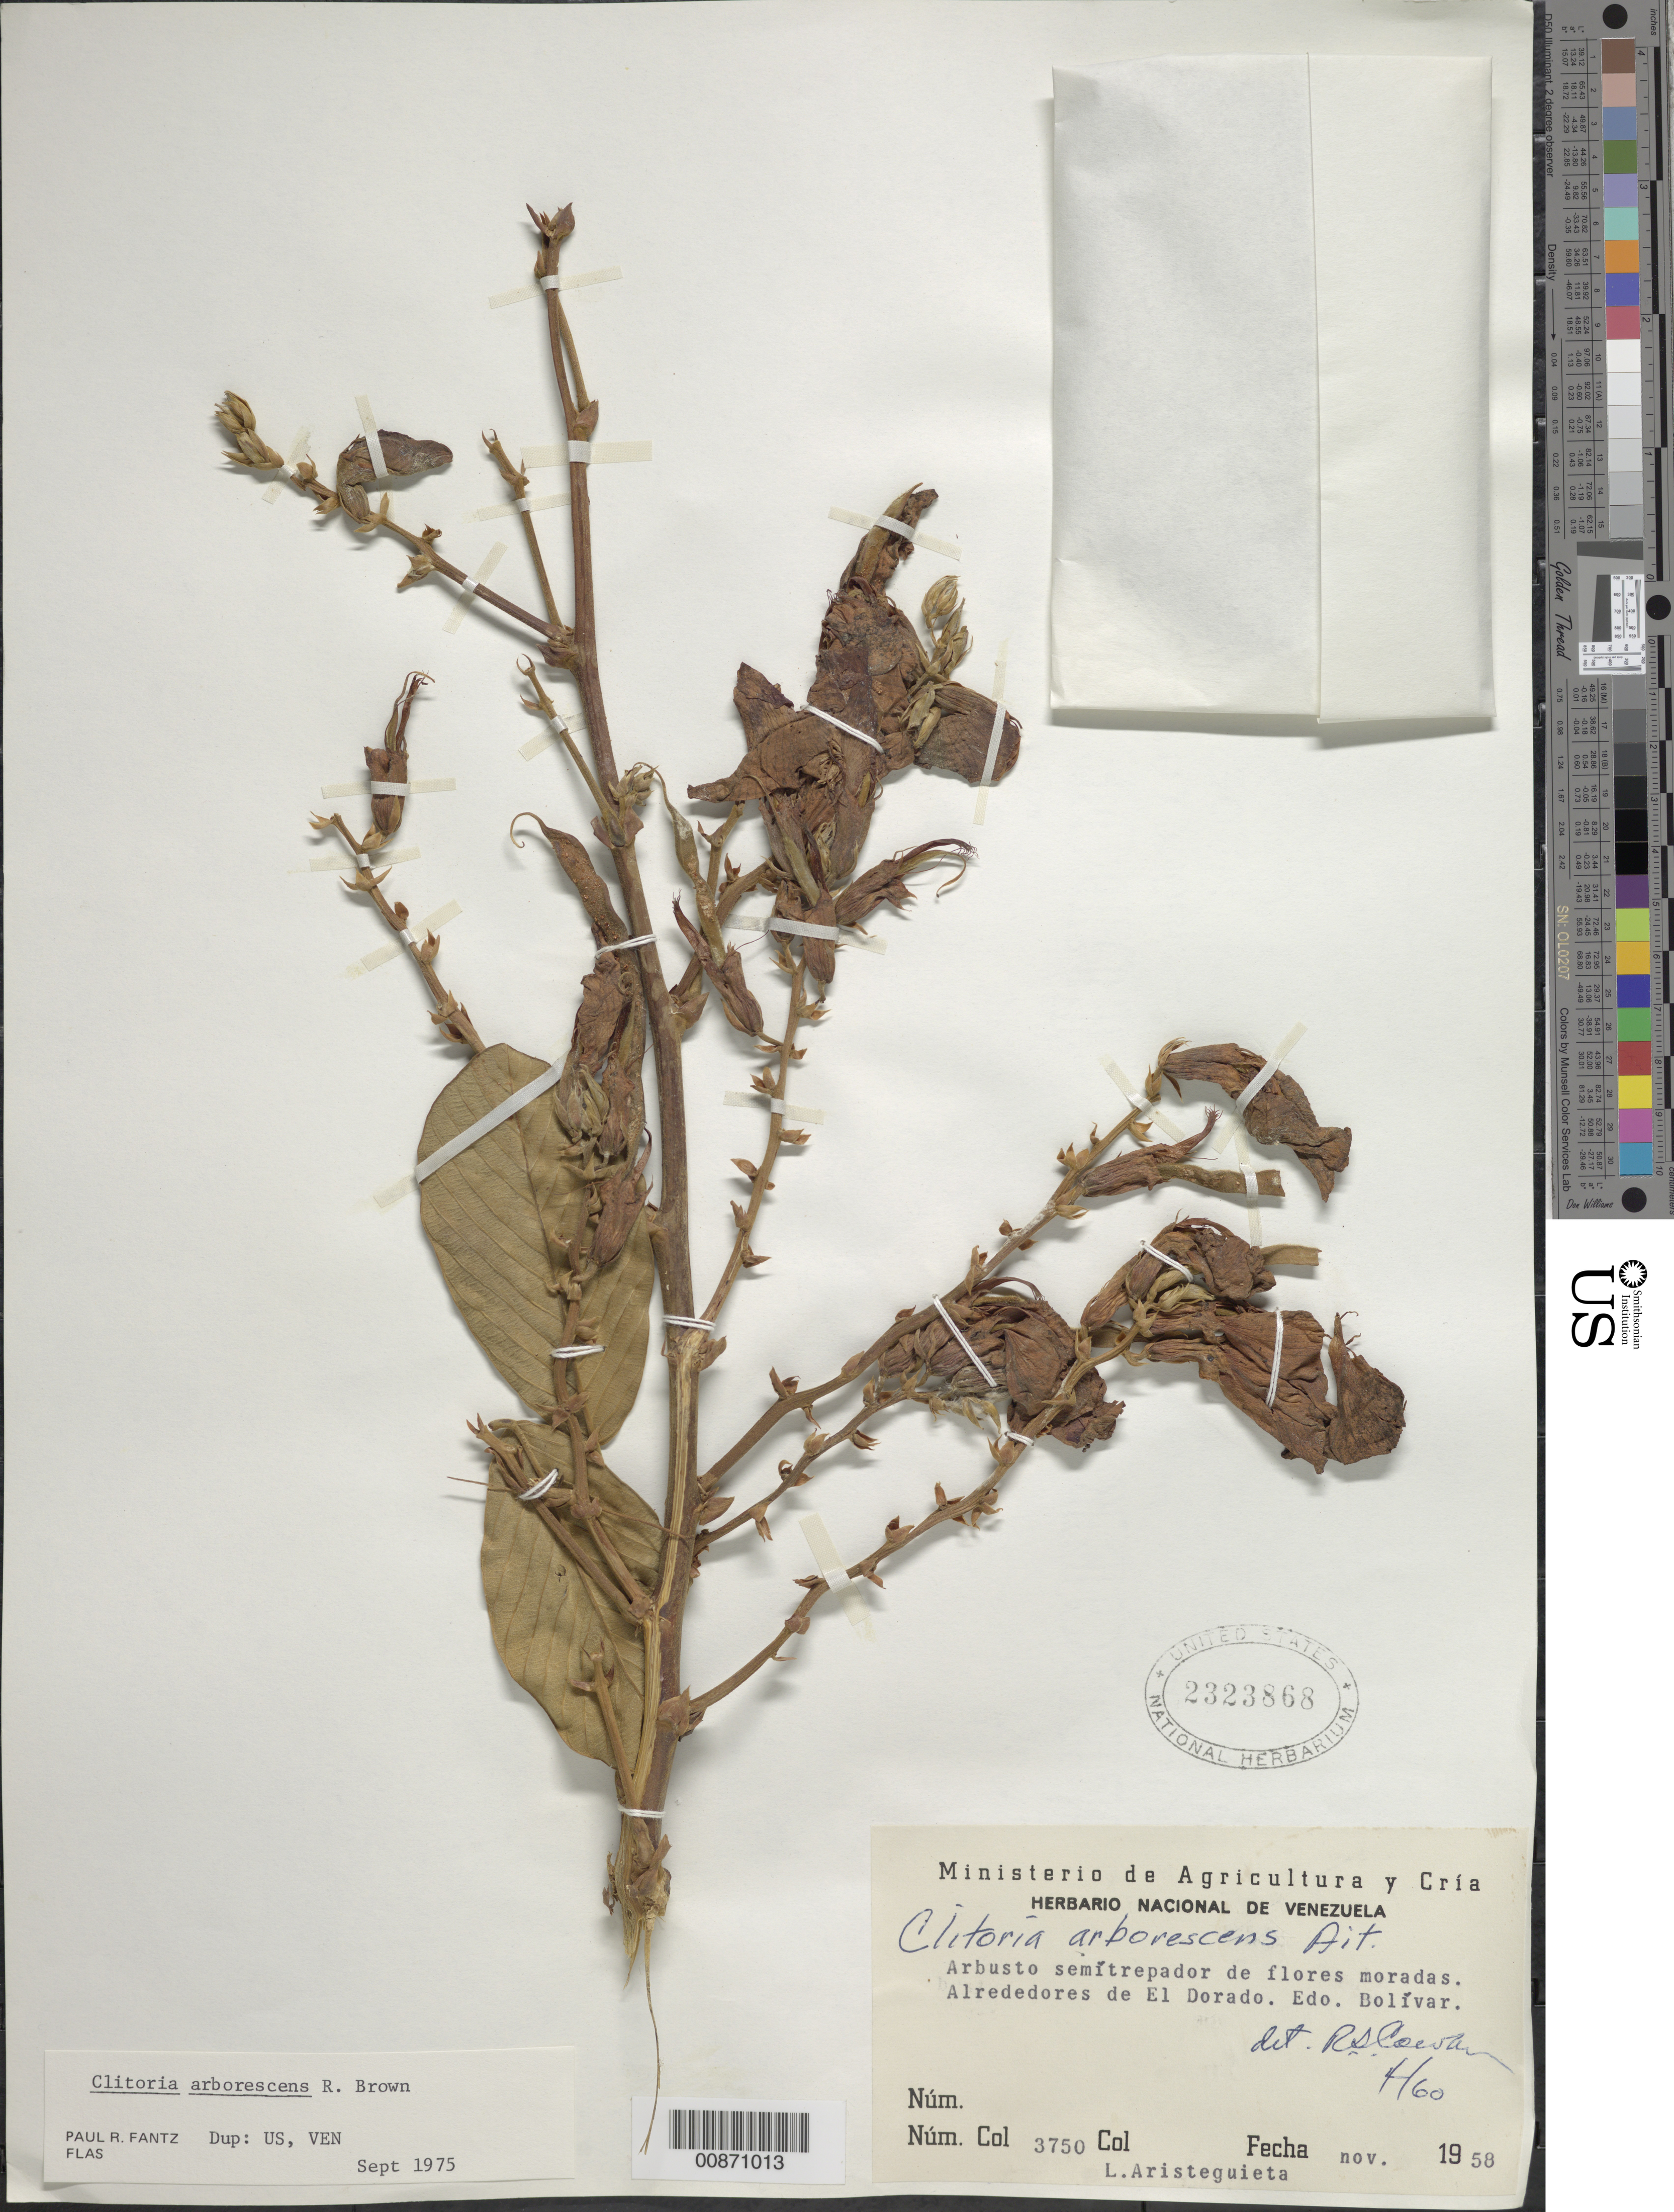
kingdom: Plantae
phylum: Tracheophyta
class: Magnoliopsida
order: Fabales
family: Fabaceae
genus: Clitoria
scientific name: Clitoria arborescens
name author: R. Br.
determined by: Fantz, P. R., (FLAS), University of Florida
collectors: L. Aristeguieta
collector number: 3750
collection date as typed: Nov-58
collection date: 1958-11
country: Venezuela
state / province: Bolívar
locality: El Dorado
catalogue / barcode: US 2323868